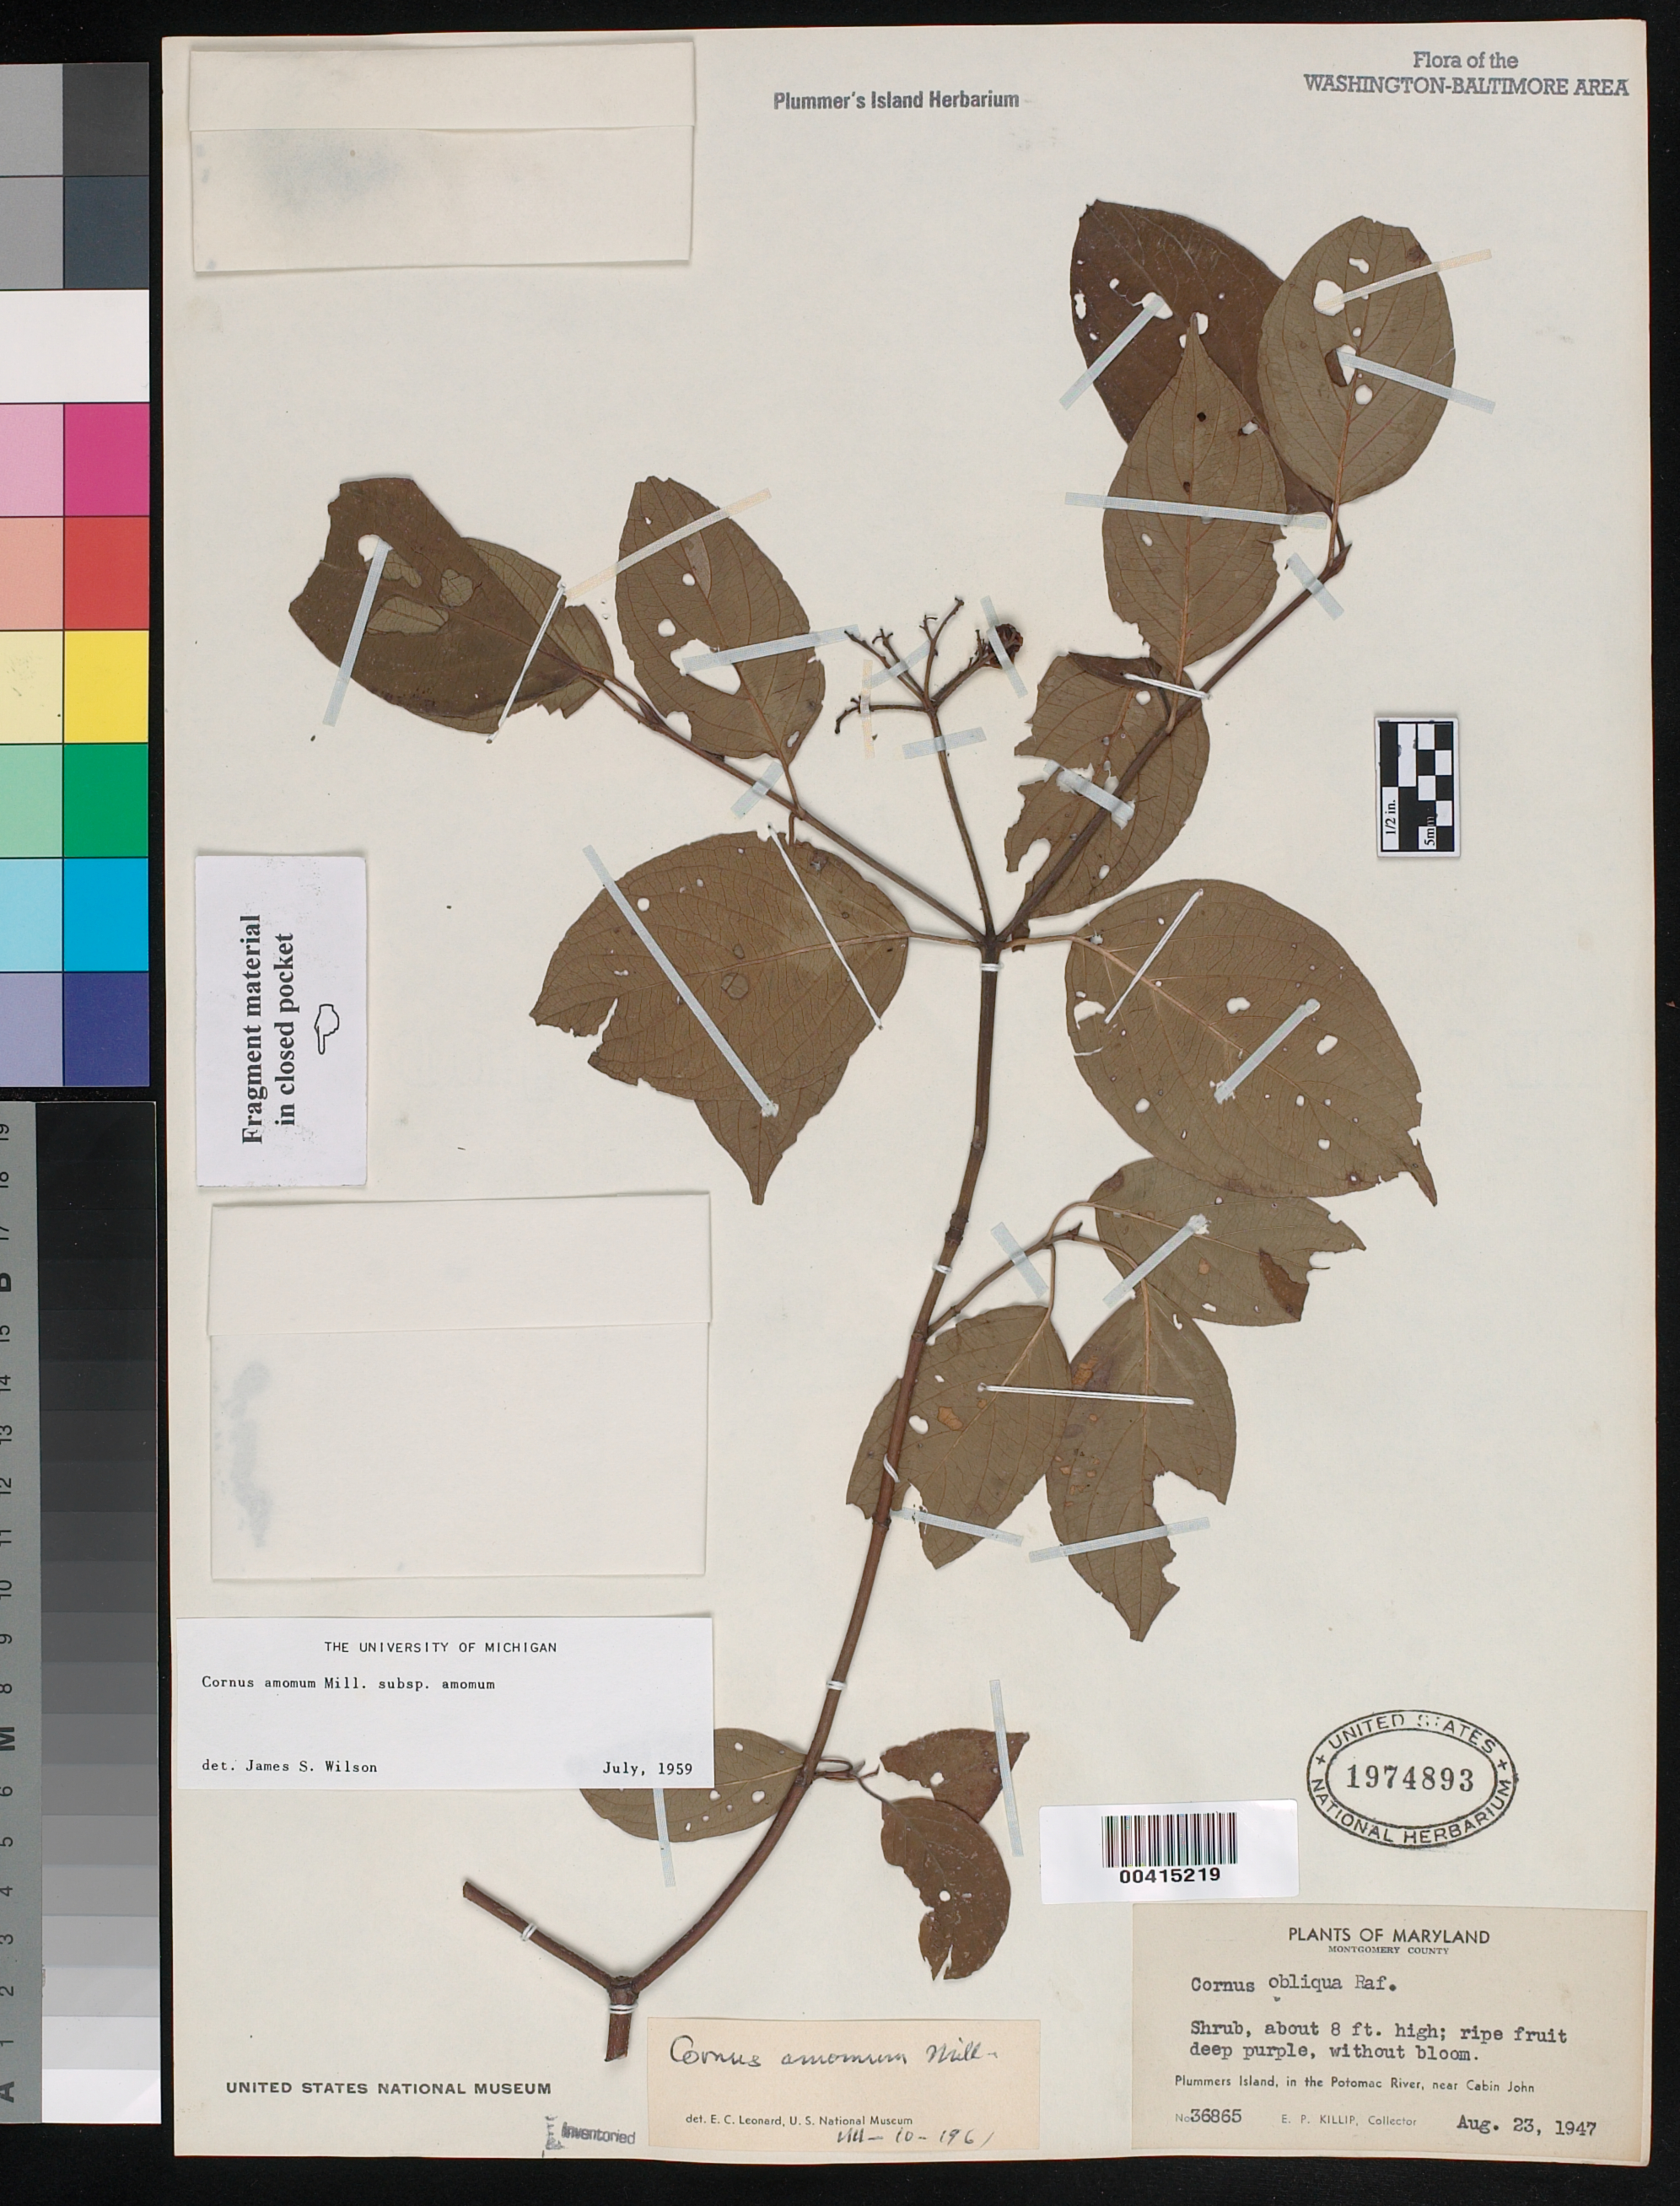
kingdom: Plantae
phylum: Tracheophyta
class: Magnoliopsida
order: Cornales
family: Cornaceae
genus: Cornus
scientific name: Cornus amomum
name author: Mill.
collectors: E. P. Killip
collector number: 36865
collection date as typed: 23 Aug 1947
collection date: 1947-08-23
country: United States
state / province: Maryland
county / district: Montgomery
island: Plummers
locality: Plummer's Island C. & O. Canal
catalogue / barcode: US 1974893